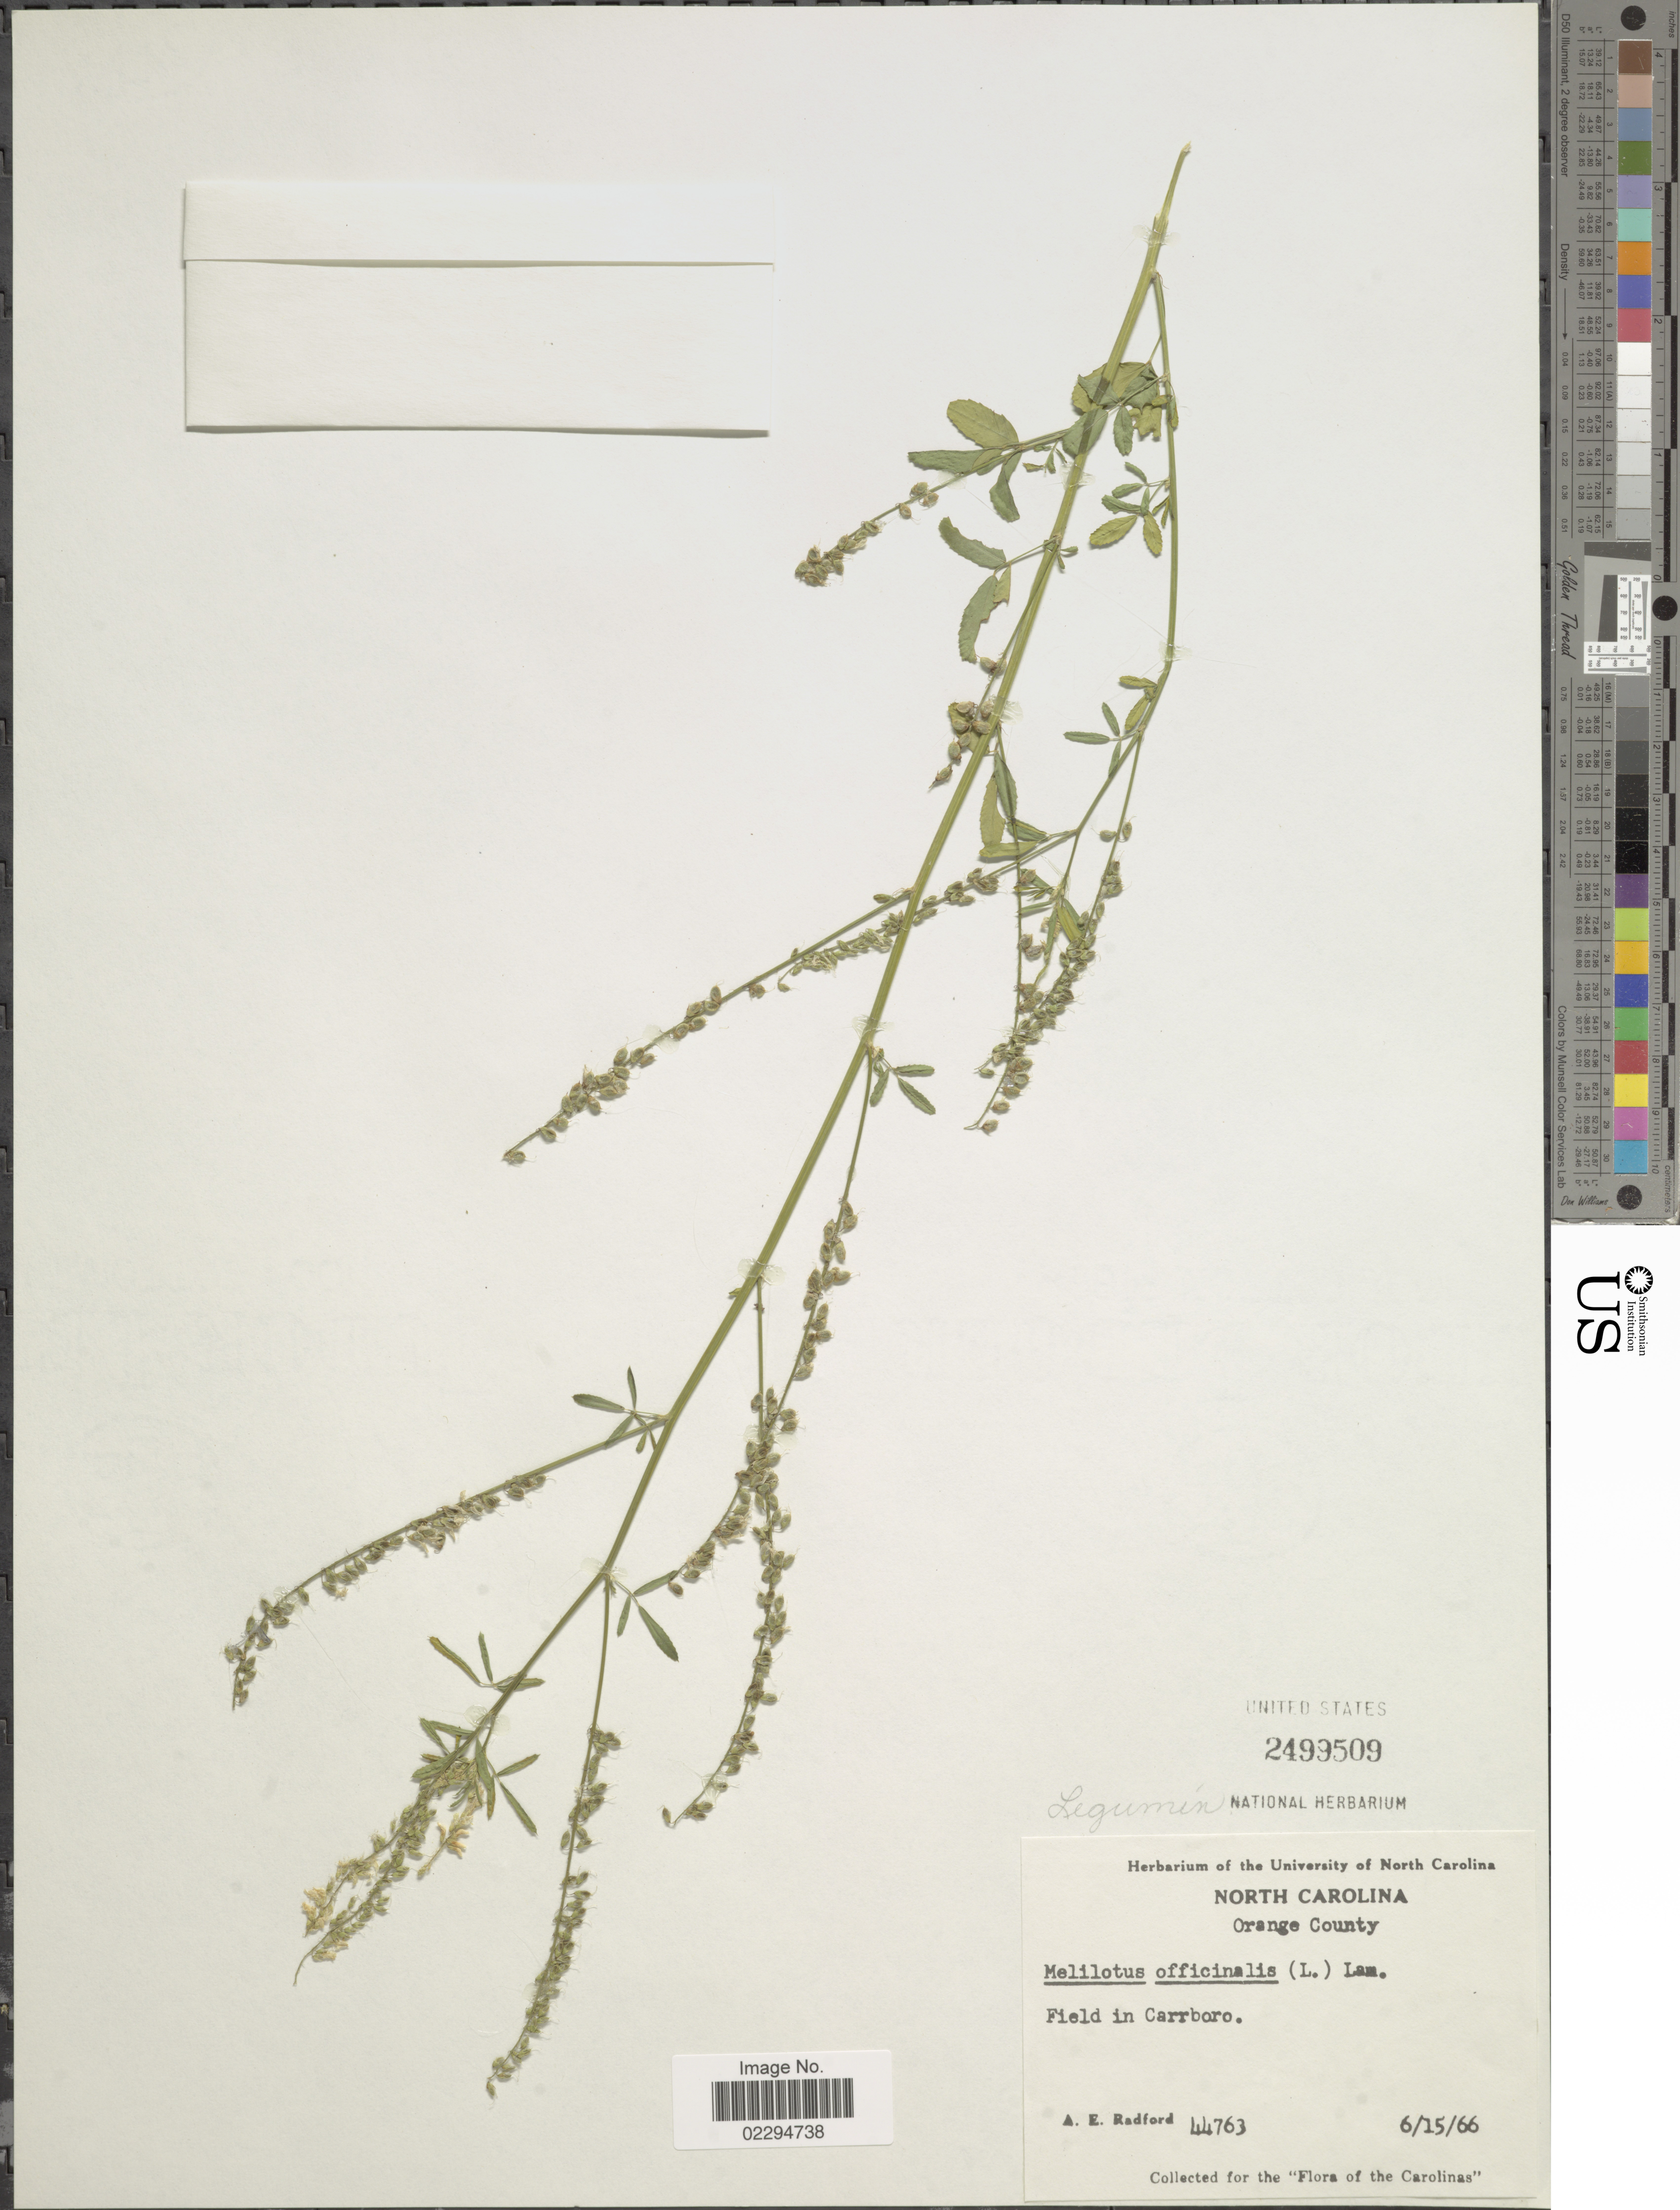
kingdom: Plantae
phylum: Tracheophyta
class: Magnoliopsida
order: Fabales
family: Fabaceae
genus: Melilotus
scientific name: Melilotus officinalis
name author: (L.) Lam.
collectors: A. E. Radford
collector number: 44763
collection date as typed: Transcribed d/m/y: 15/6/66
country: United States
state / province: North Carolina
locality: Orange County. Carrboro. Carolinas.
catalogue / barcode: US 2499509